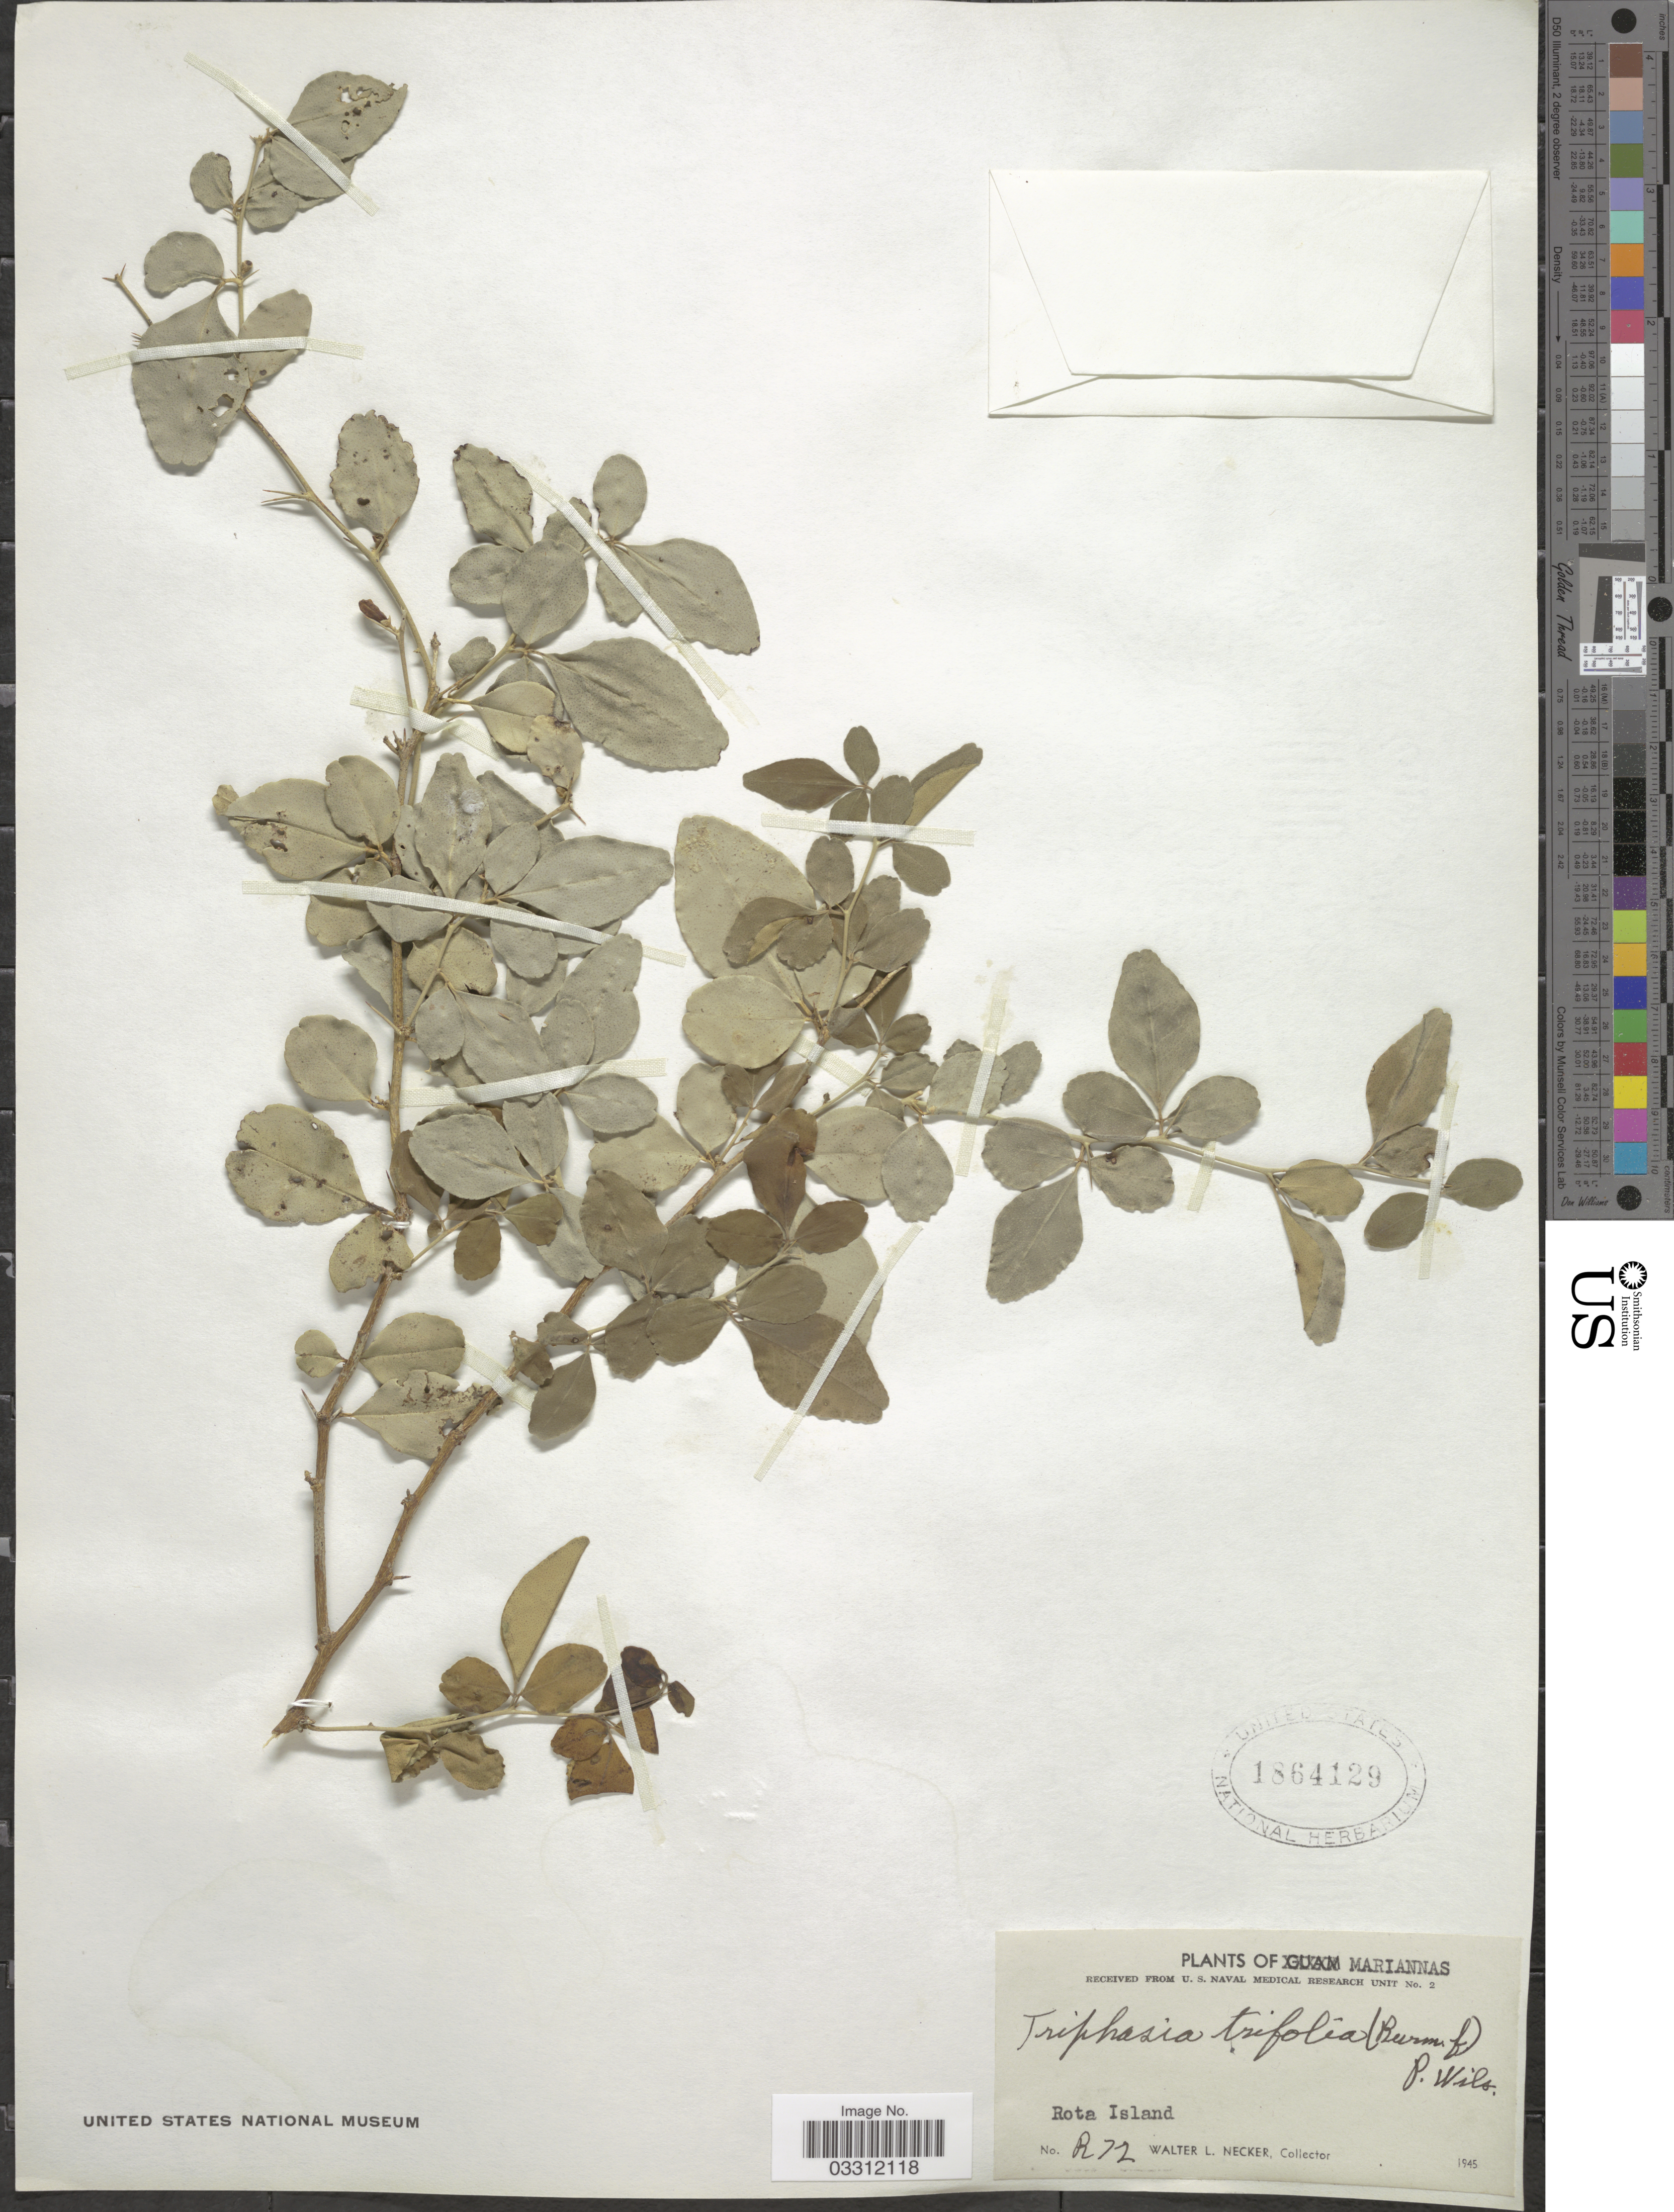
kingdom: Plantae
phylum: Tracheophyta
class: Magnoliopsida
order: Sapindales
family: Rutaceae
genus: Triphasia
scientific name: Triphasia trifolia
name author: (Burm. f.) P. Wilson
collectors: W. L. Necker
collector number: R72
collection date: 1945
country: Northern Mariana Islands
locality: Mariannas, Rota Island.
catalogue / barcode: US 1864129